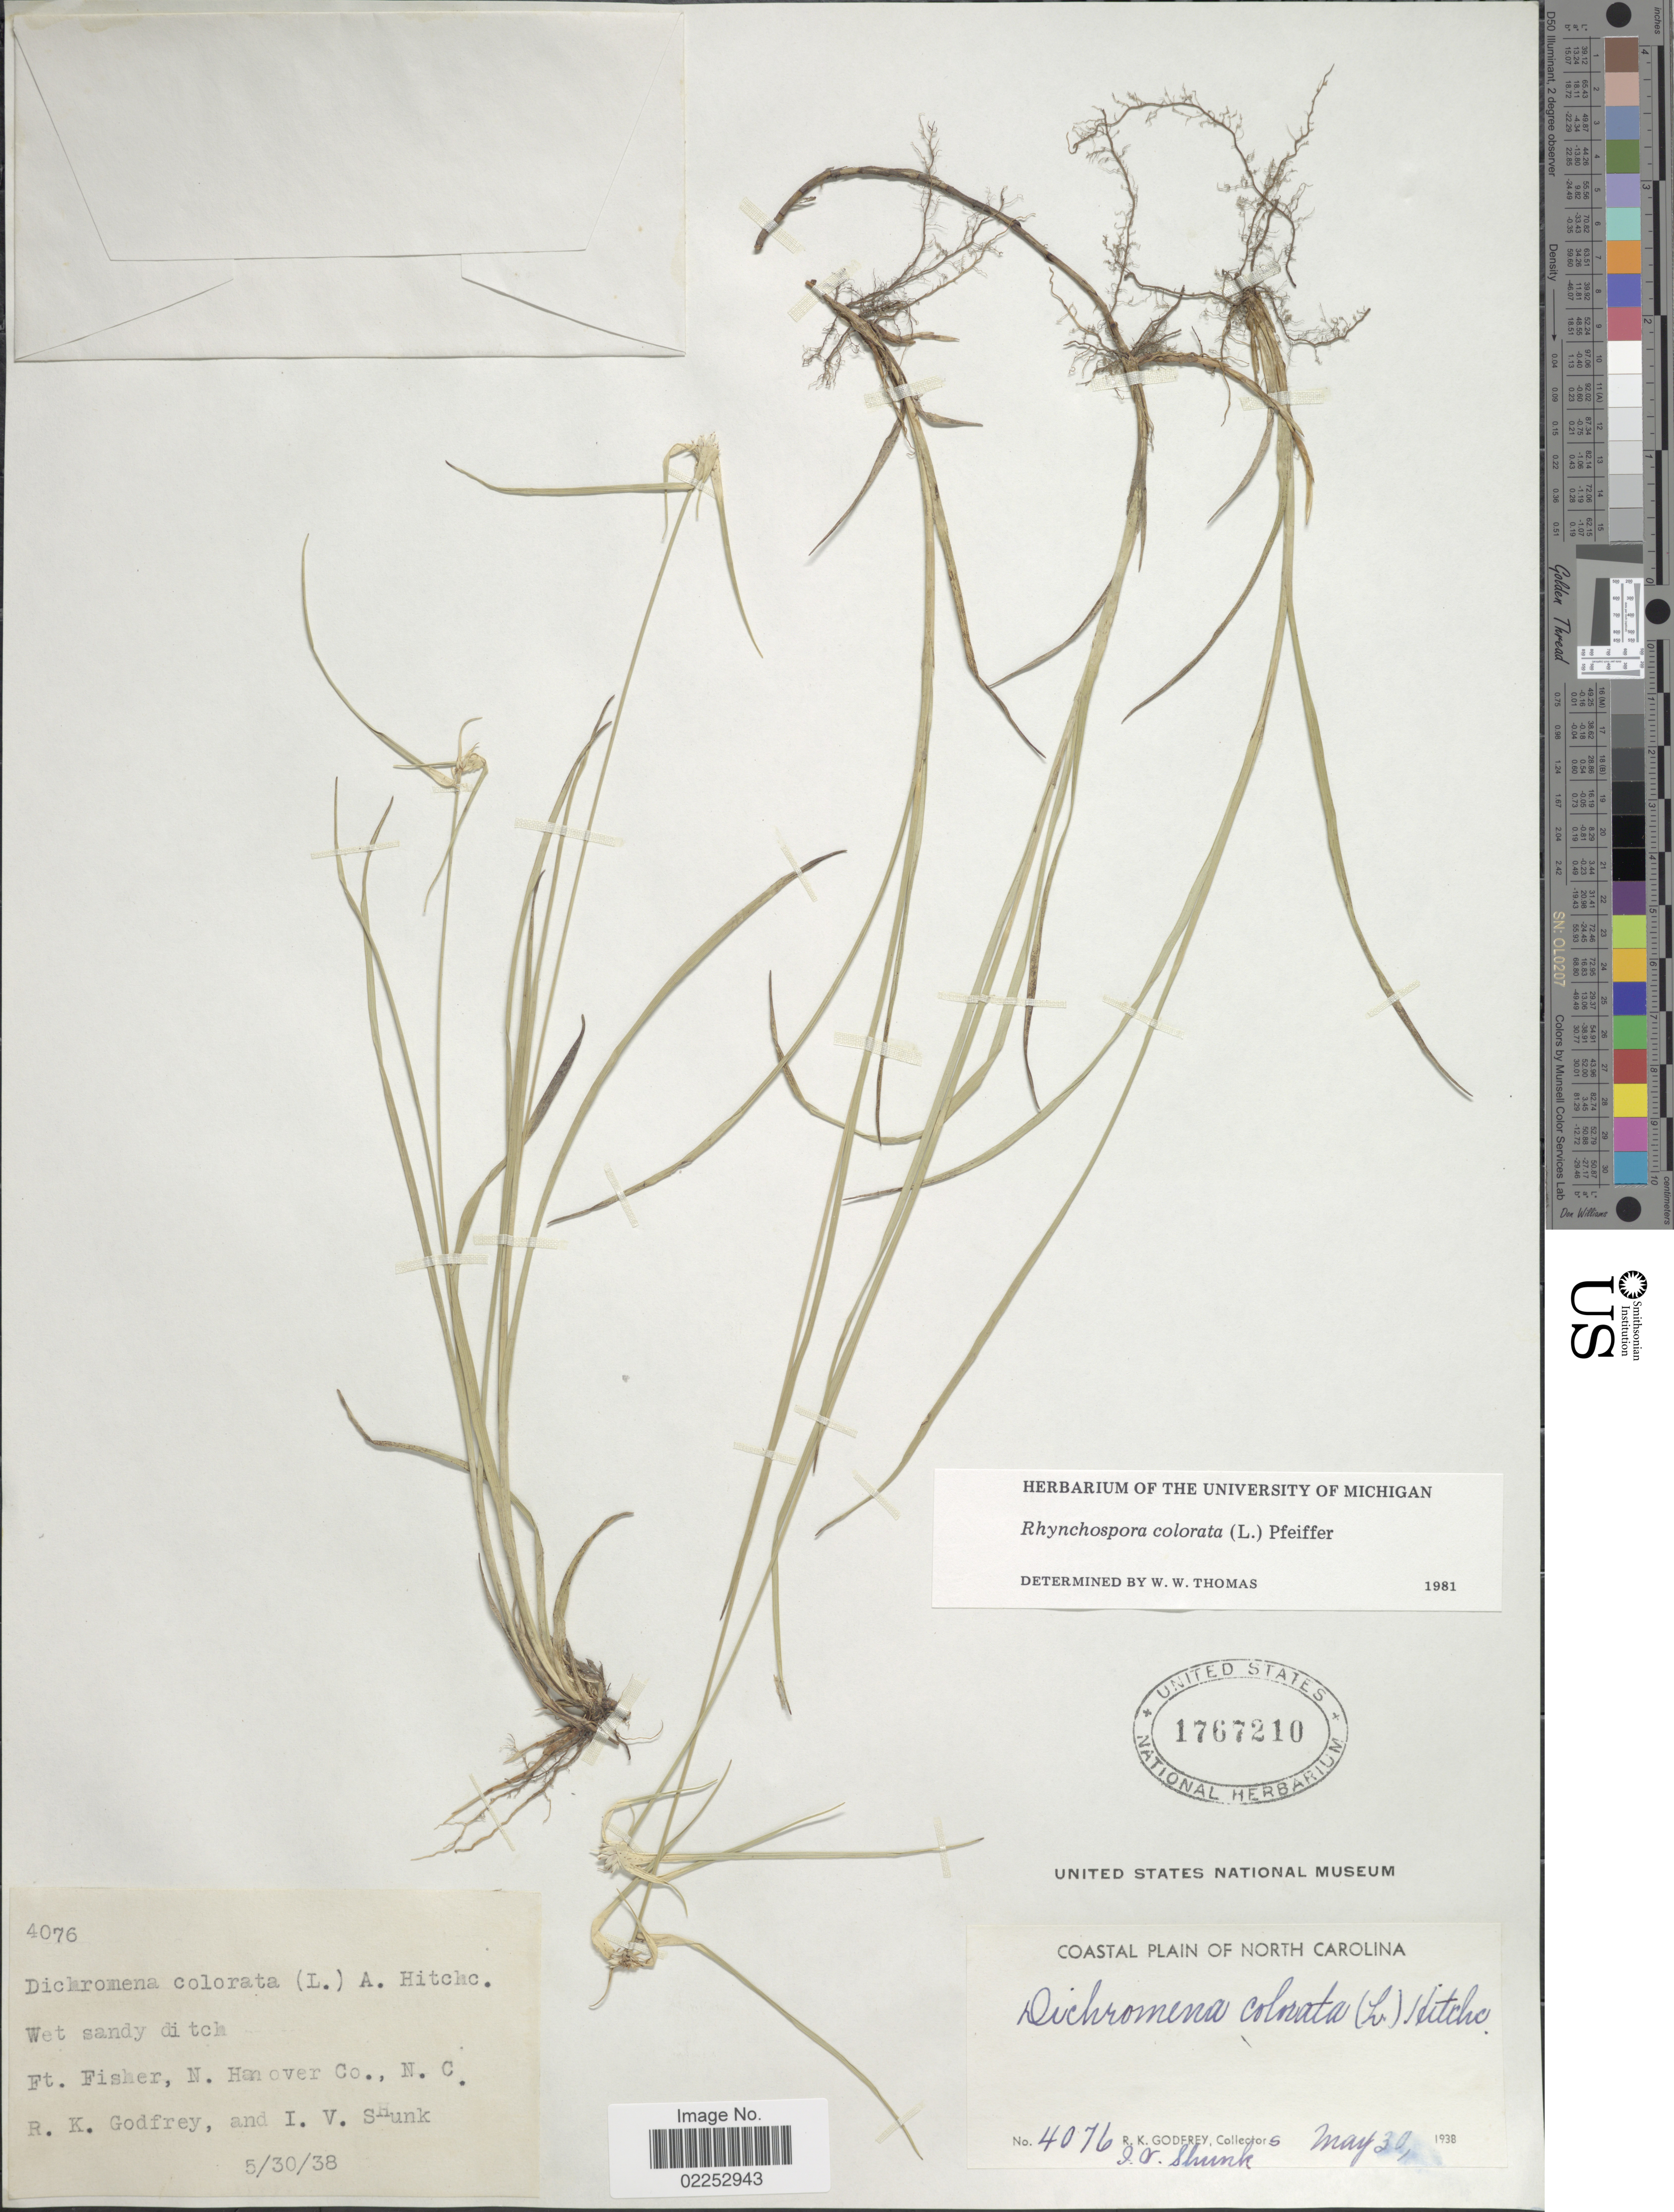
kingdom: Plantae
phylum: Tracheophyta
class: Liliopsida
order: Poales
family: Cyperaceae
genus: Rhynchospora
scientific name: Rhynchospora colorata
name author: (L.) H. Pfeiff.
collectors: R. K. Godfrey & I. Shunk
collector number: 4076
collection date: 1938-05-30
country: United States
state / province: North Carolina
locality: Ft. Fisher, N. Hanover Co.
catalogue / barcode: US 1767210